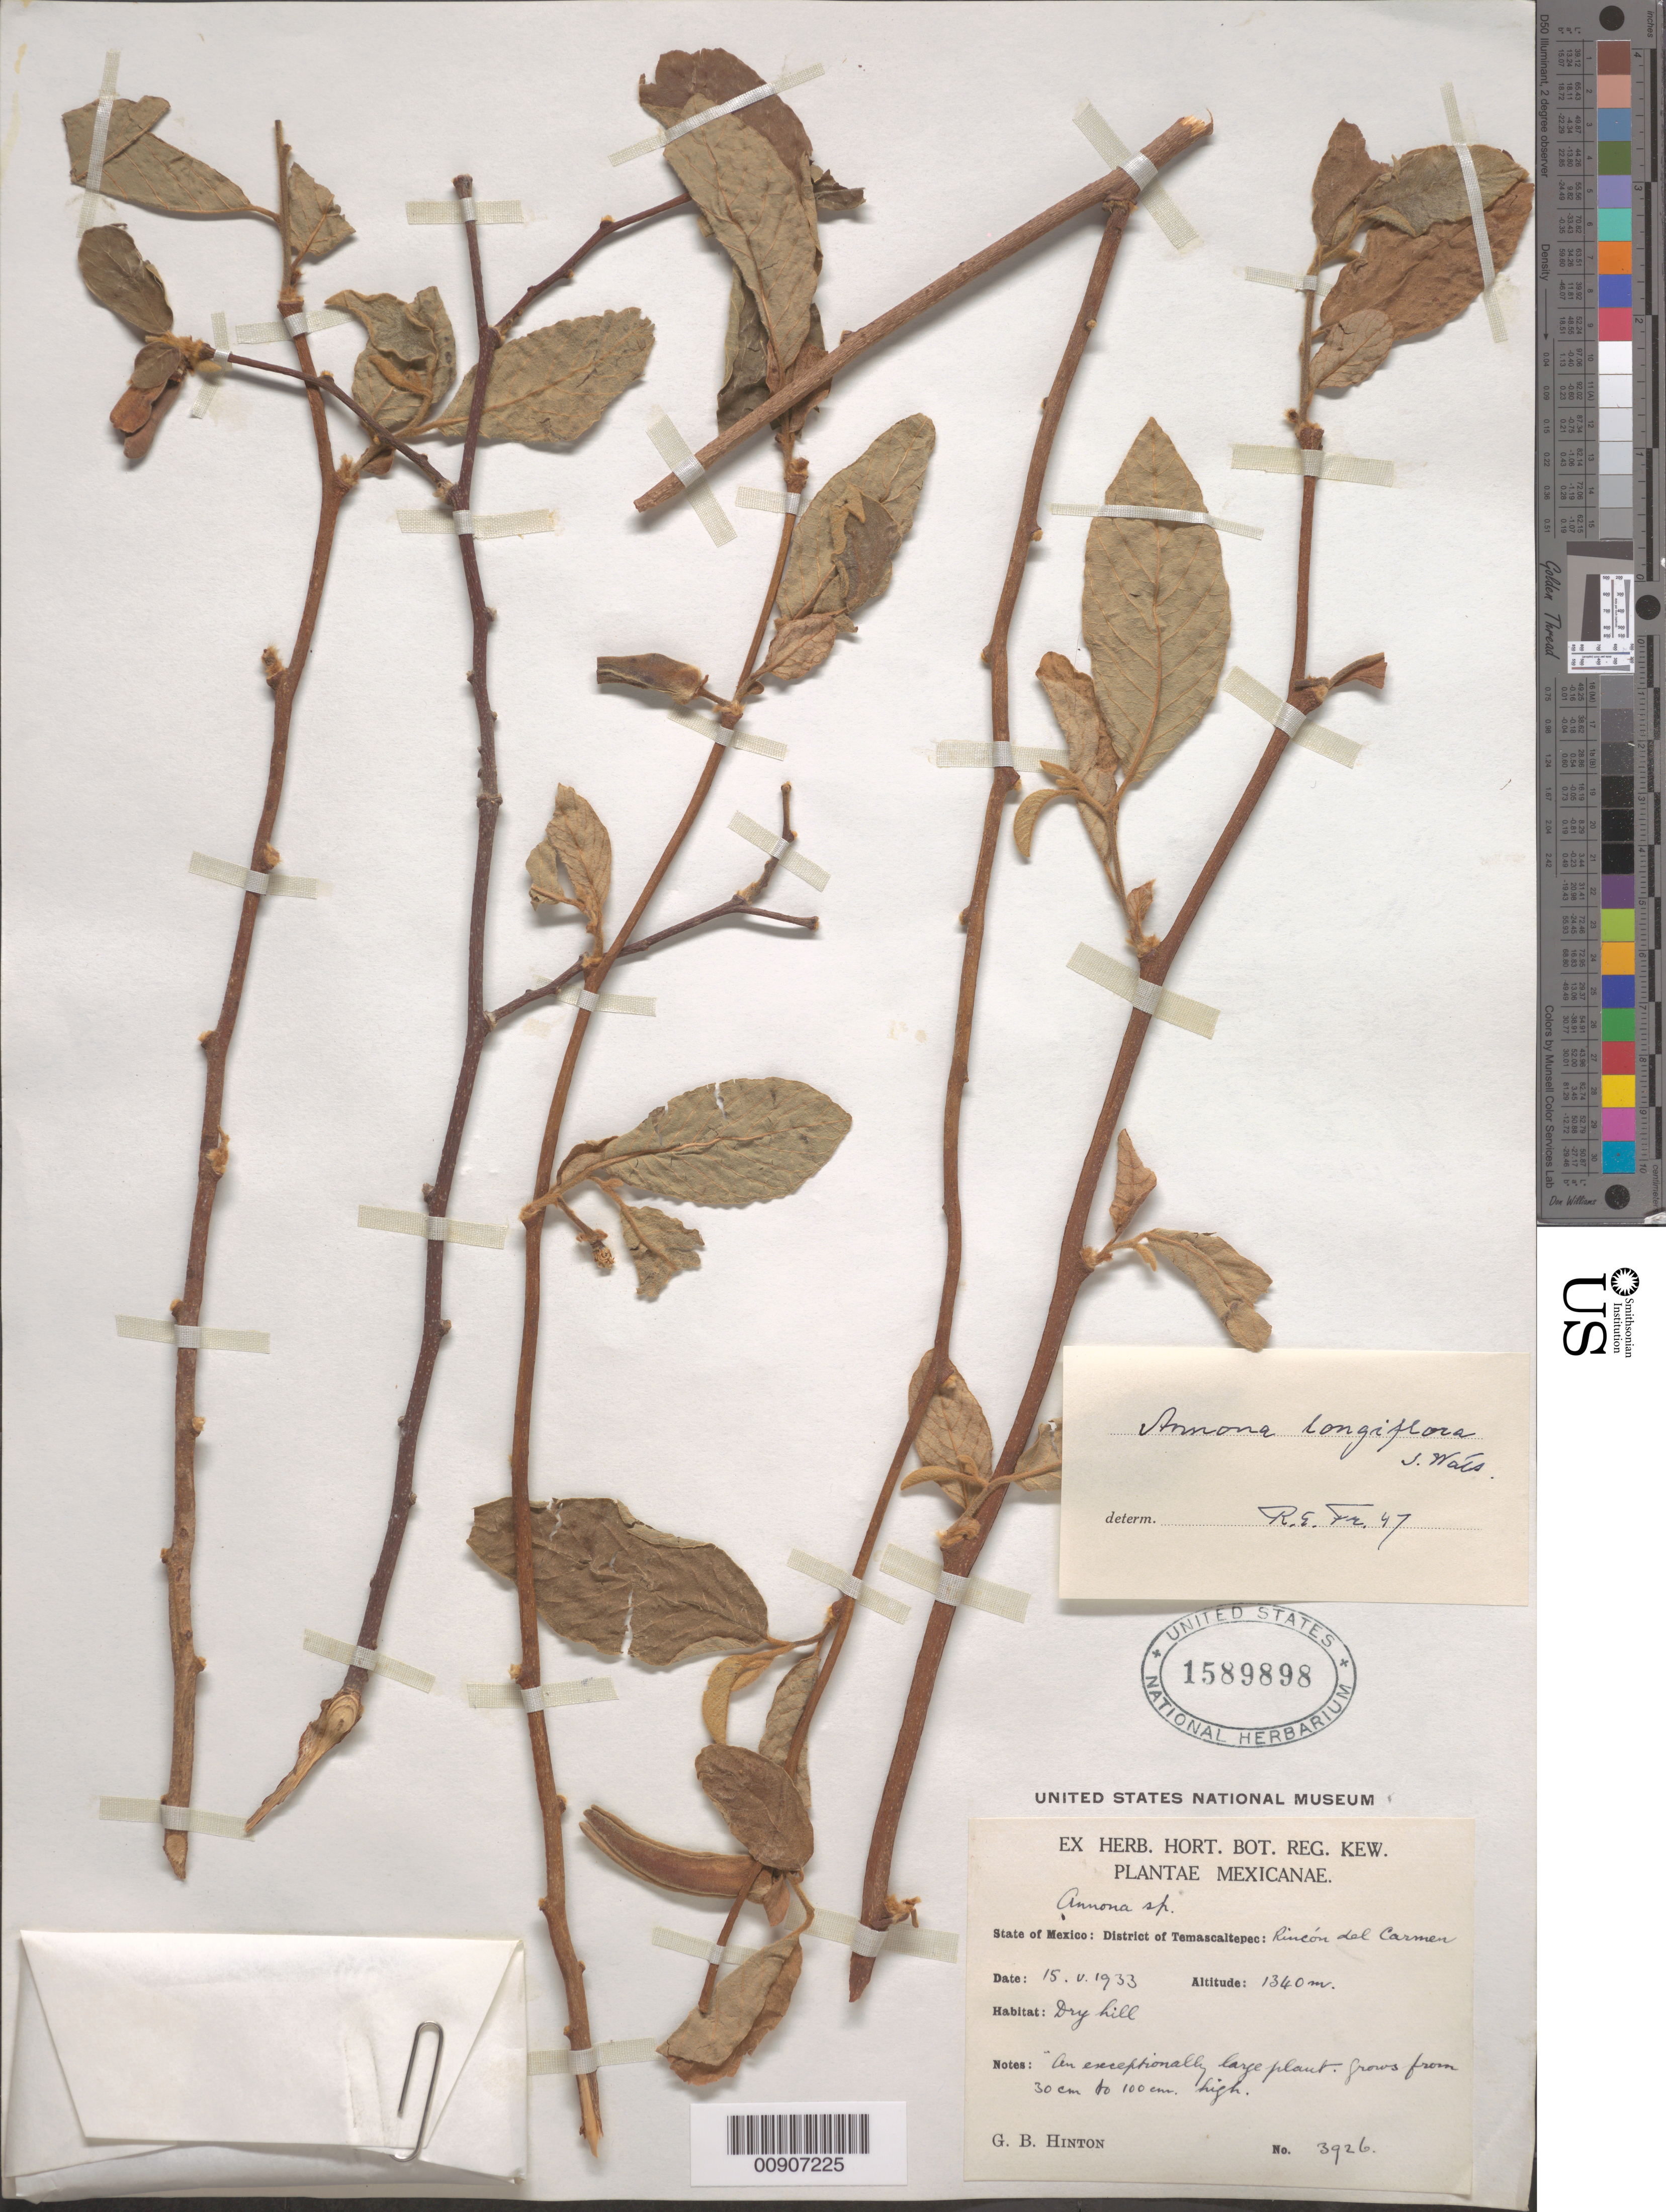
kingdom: Plantae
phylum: Tracheophyta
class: Magnoliopsida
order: Magnoliales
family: Annonaceae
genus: Annona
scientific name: Annona longiflora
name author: S. Watson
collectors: G. B. Hinton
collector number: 3926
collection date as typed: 15 May 1933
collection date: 1933-05-15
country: Mexico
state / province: México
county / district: Temascaltepec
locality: State of Mexico: District of Temascaltepec: Rincón del Carmen.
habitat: Dry hill.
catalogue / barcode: US 1589898